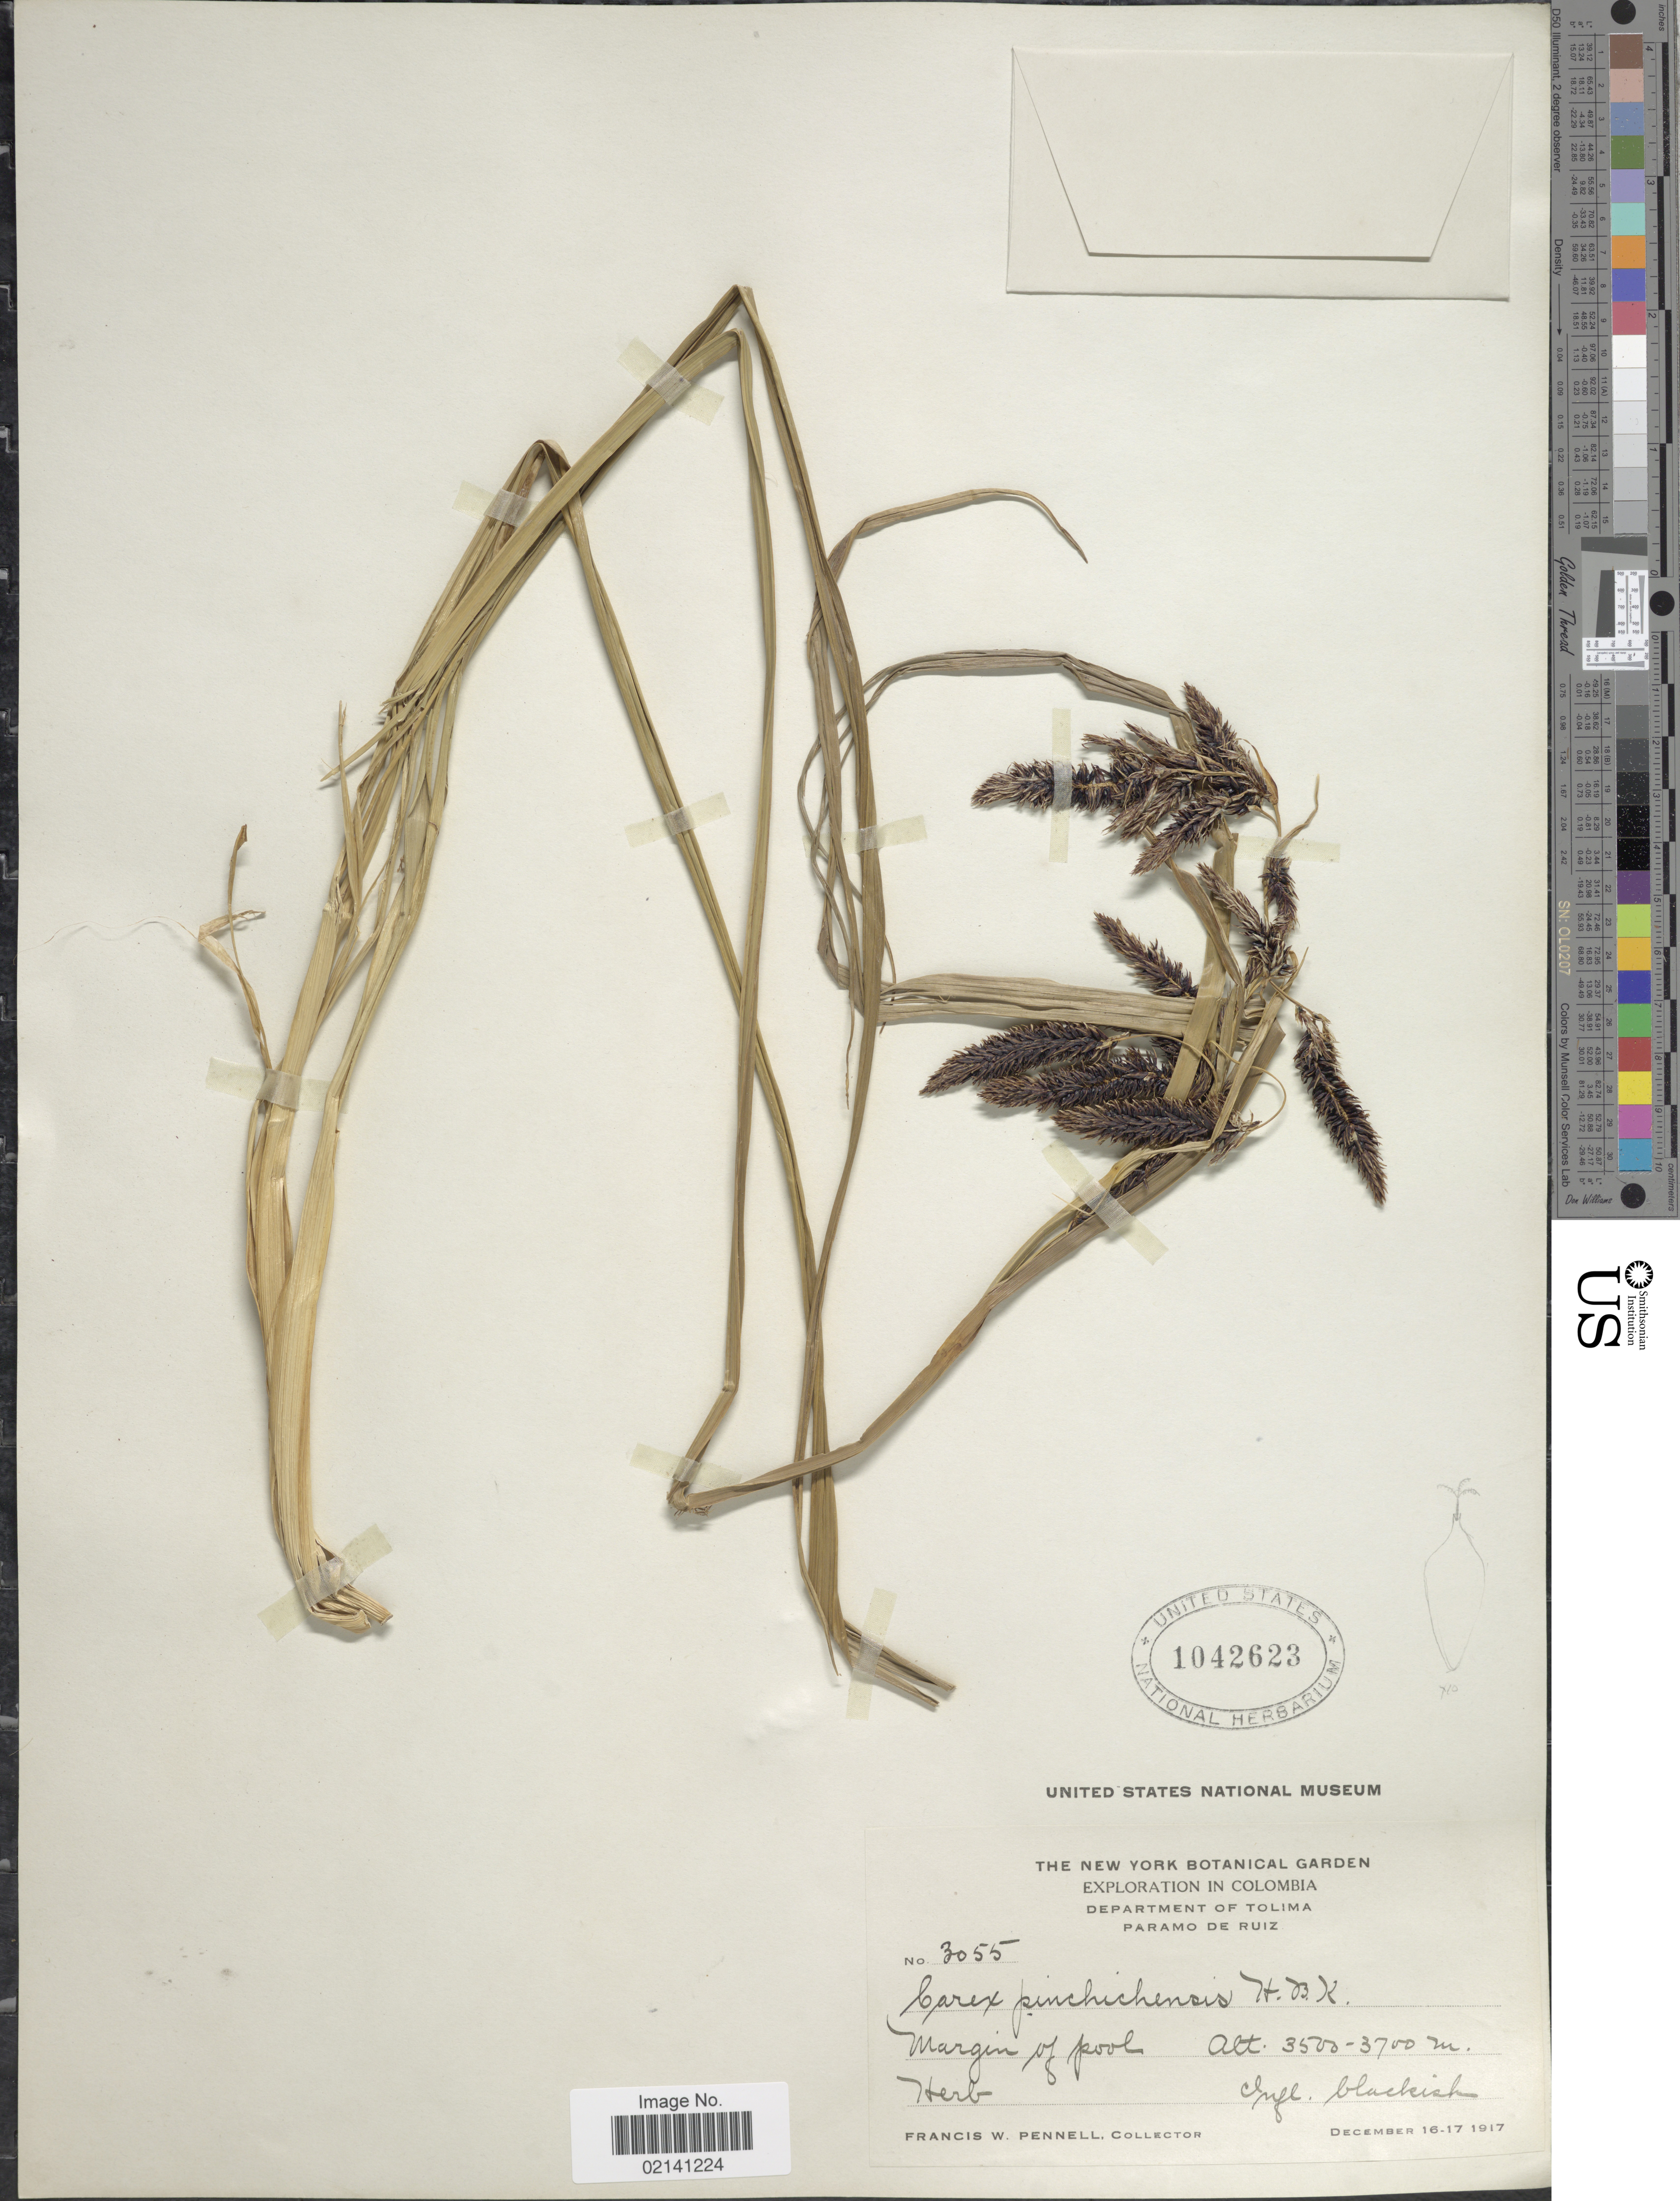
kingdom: Plantae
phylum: Tracheophyta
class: Liliopsida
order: Poales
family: Cyperaceae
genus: Carex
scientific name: Carex jamesonii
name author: Boott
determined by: Jimnéz-Mejias, Pedro, (UPOS), Universidad Pablo de Olavide (SPAIN)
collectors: F. W. Pennell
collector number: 3055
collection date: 1917-12-16/1917-12-17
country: Colombia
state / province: Tolima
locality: Paramo de Ruiz, margin of pool.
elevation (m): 3500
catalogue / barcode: US 1042623